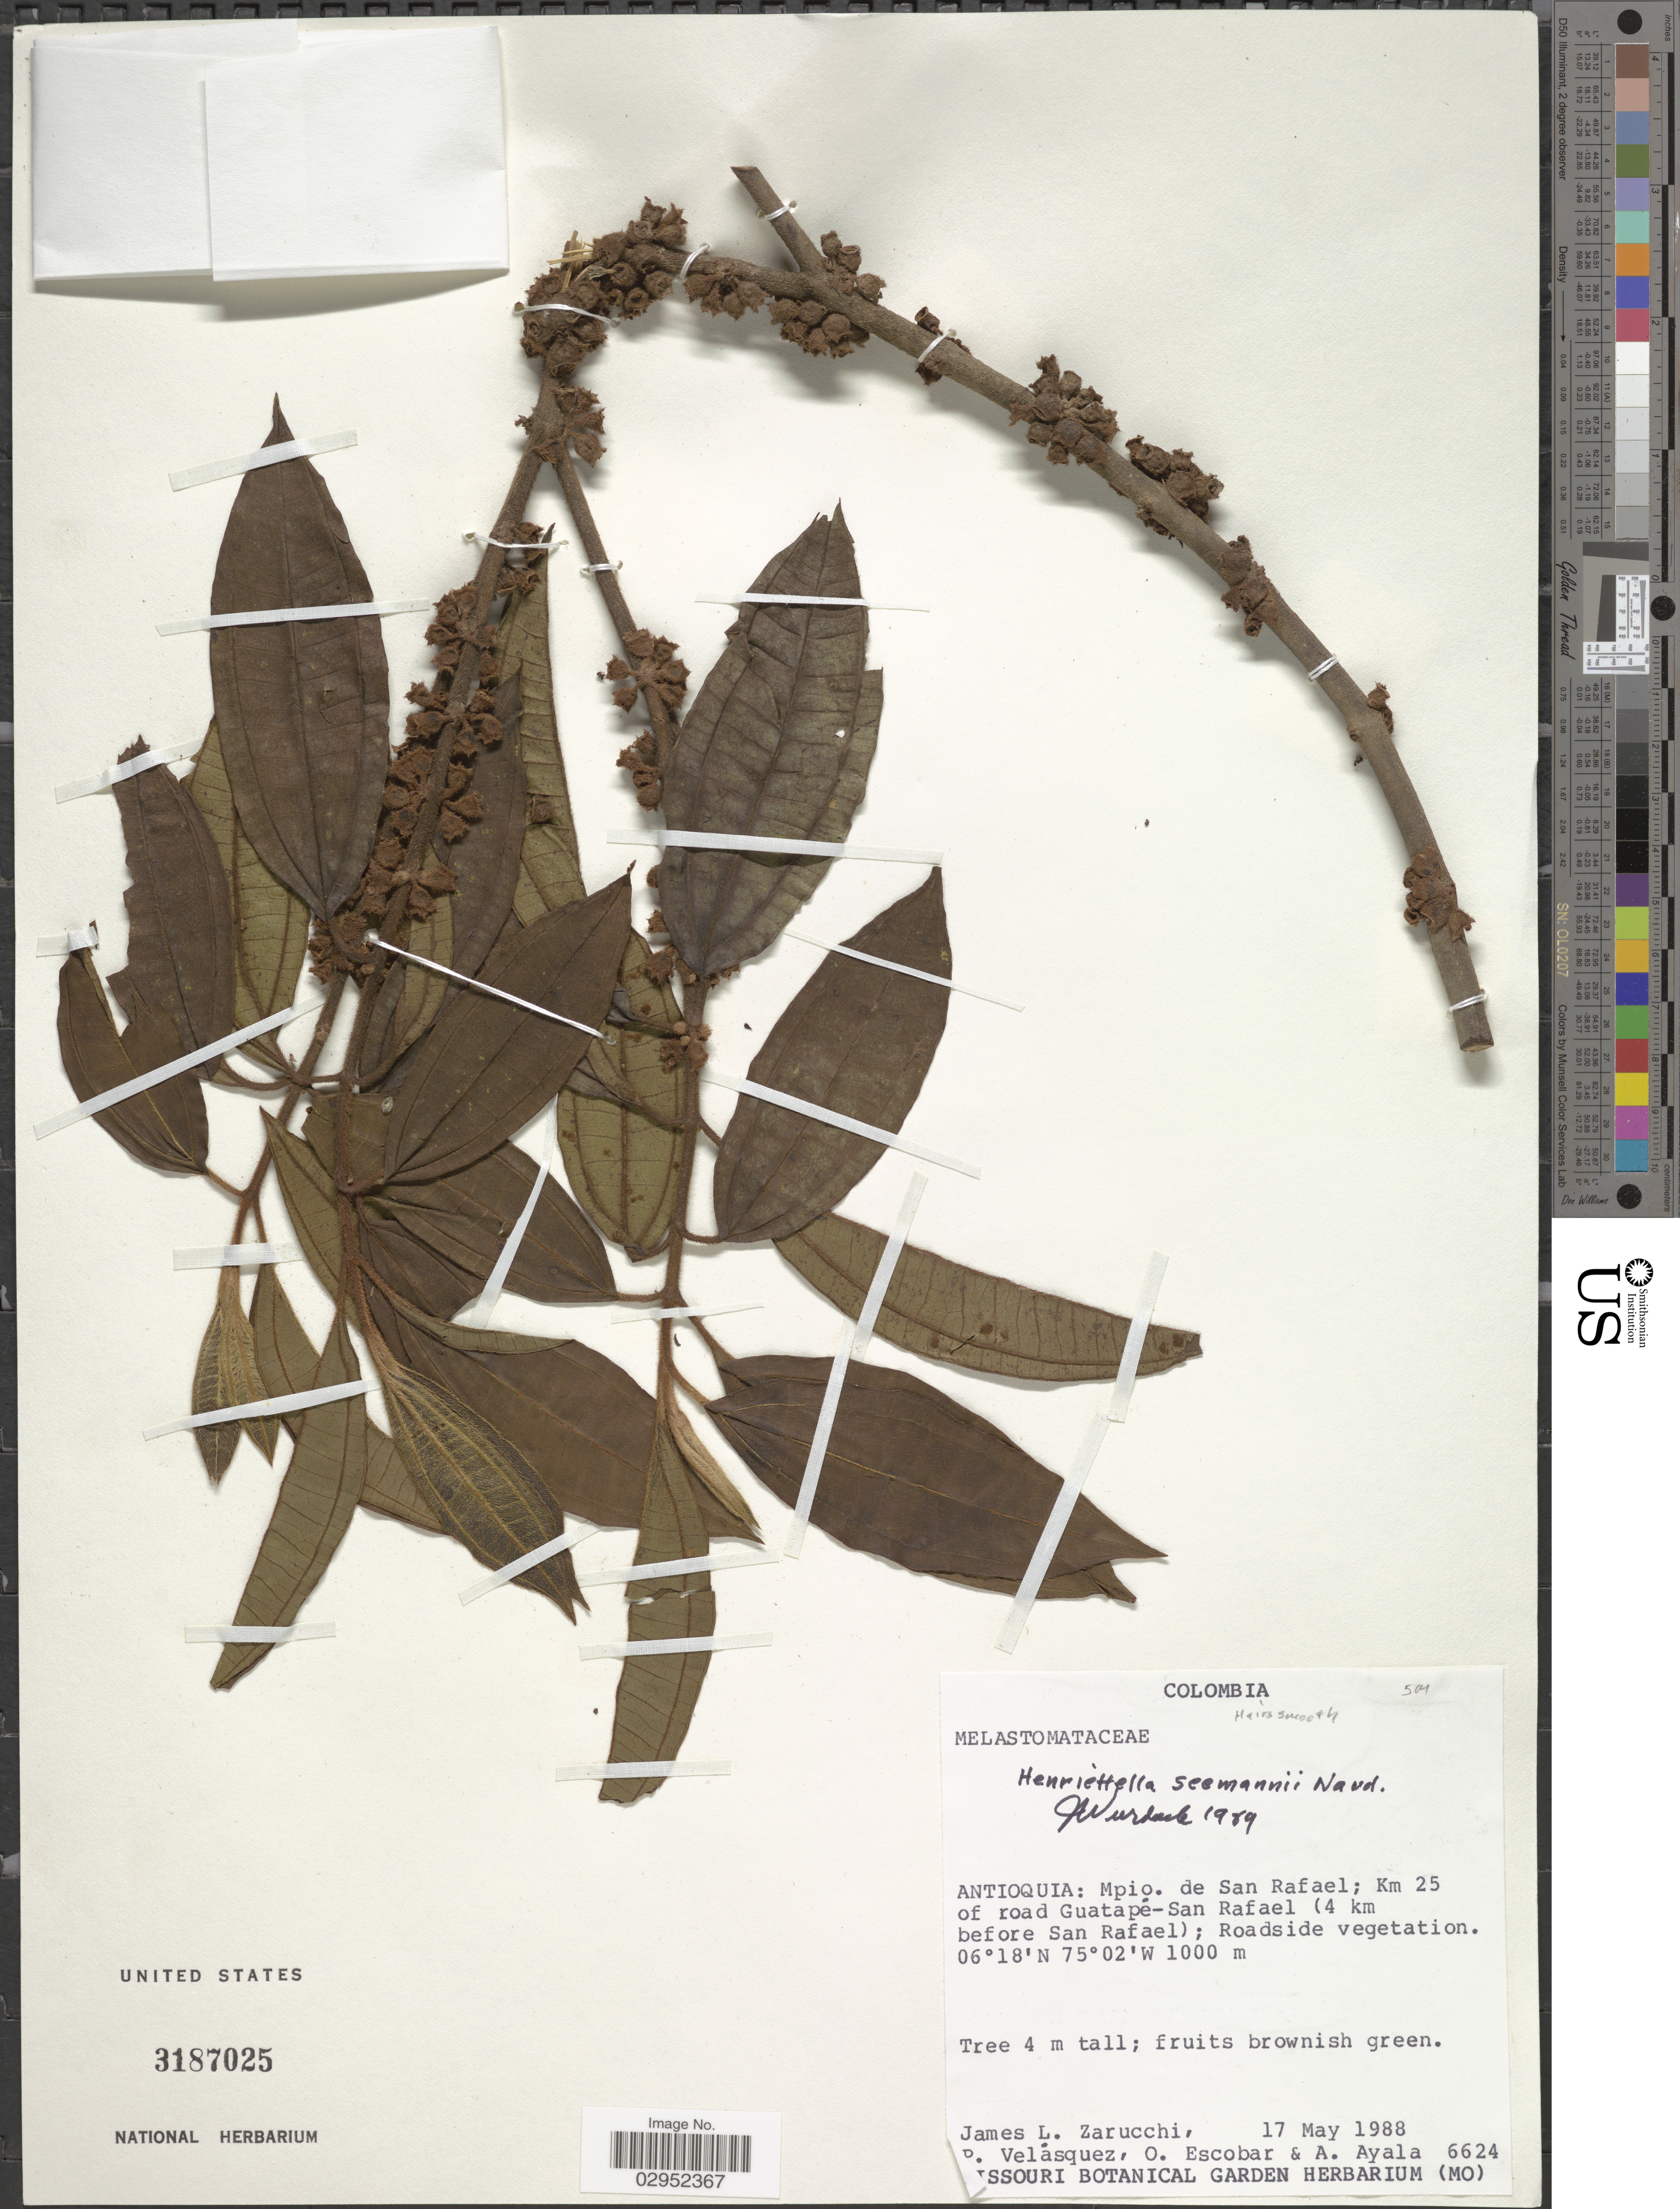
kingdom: Plantae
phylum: Tracheophyta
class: Magnoliopsida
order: Myrtales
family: Melastomataceae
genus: Henriettea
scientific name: Henriettea caudata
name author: (Gleason) Penneys et al.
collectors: J. L. Zarucchi, P. Velasquez, O. Escobar & A. Ayala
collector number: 6624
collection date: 1988-05-17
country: Colombia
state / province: Antioquia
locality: Mpio. de San Rafael; Km 25 of road Guatapé-San Rafael (4 km before San Rafael); Roadside vegetation.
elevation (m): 1000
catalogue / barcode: US 3187025